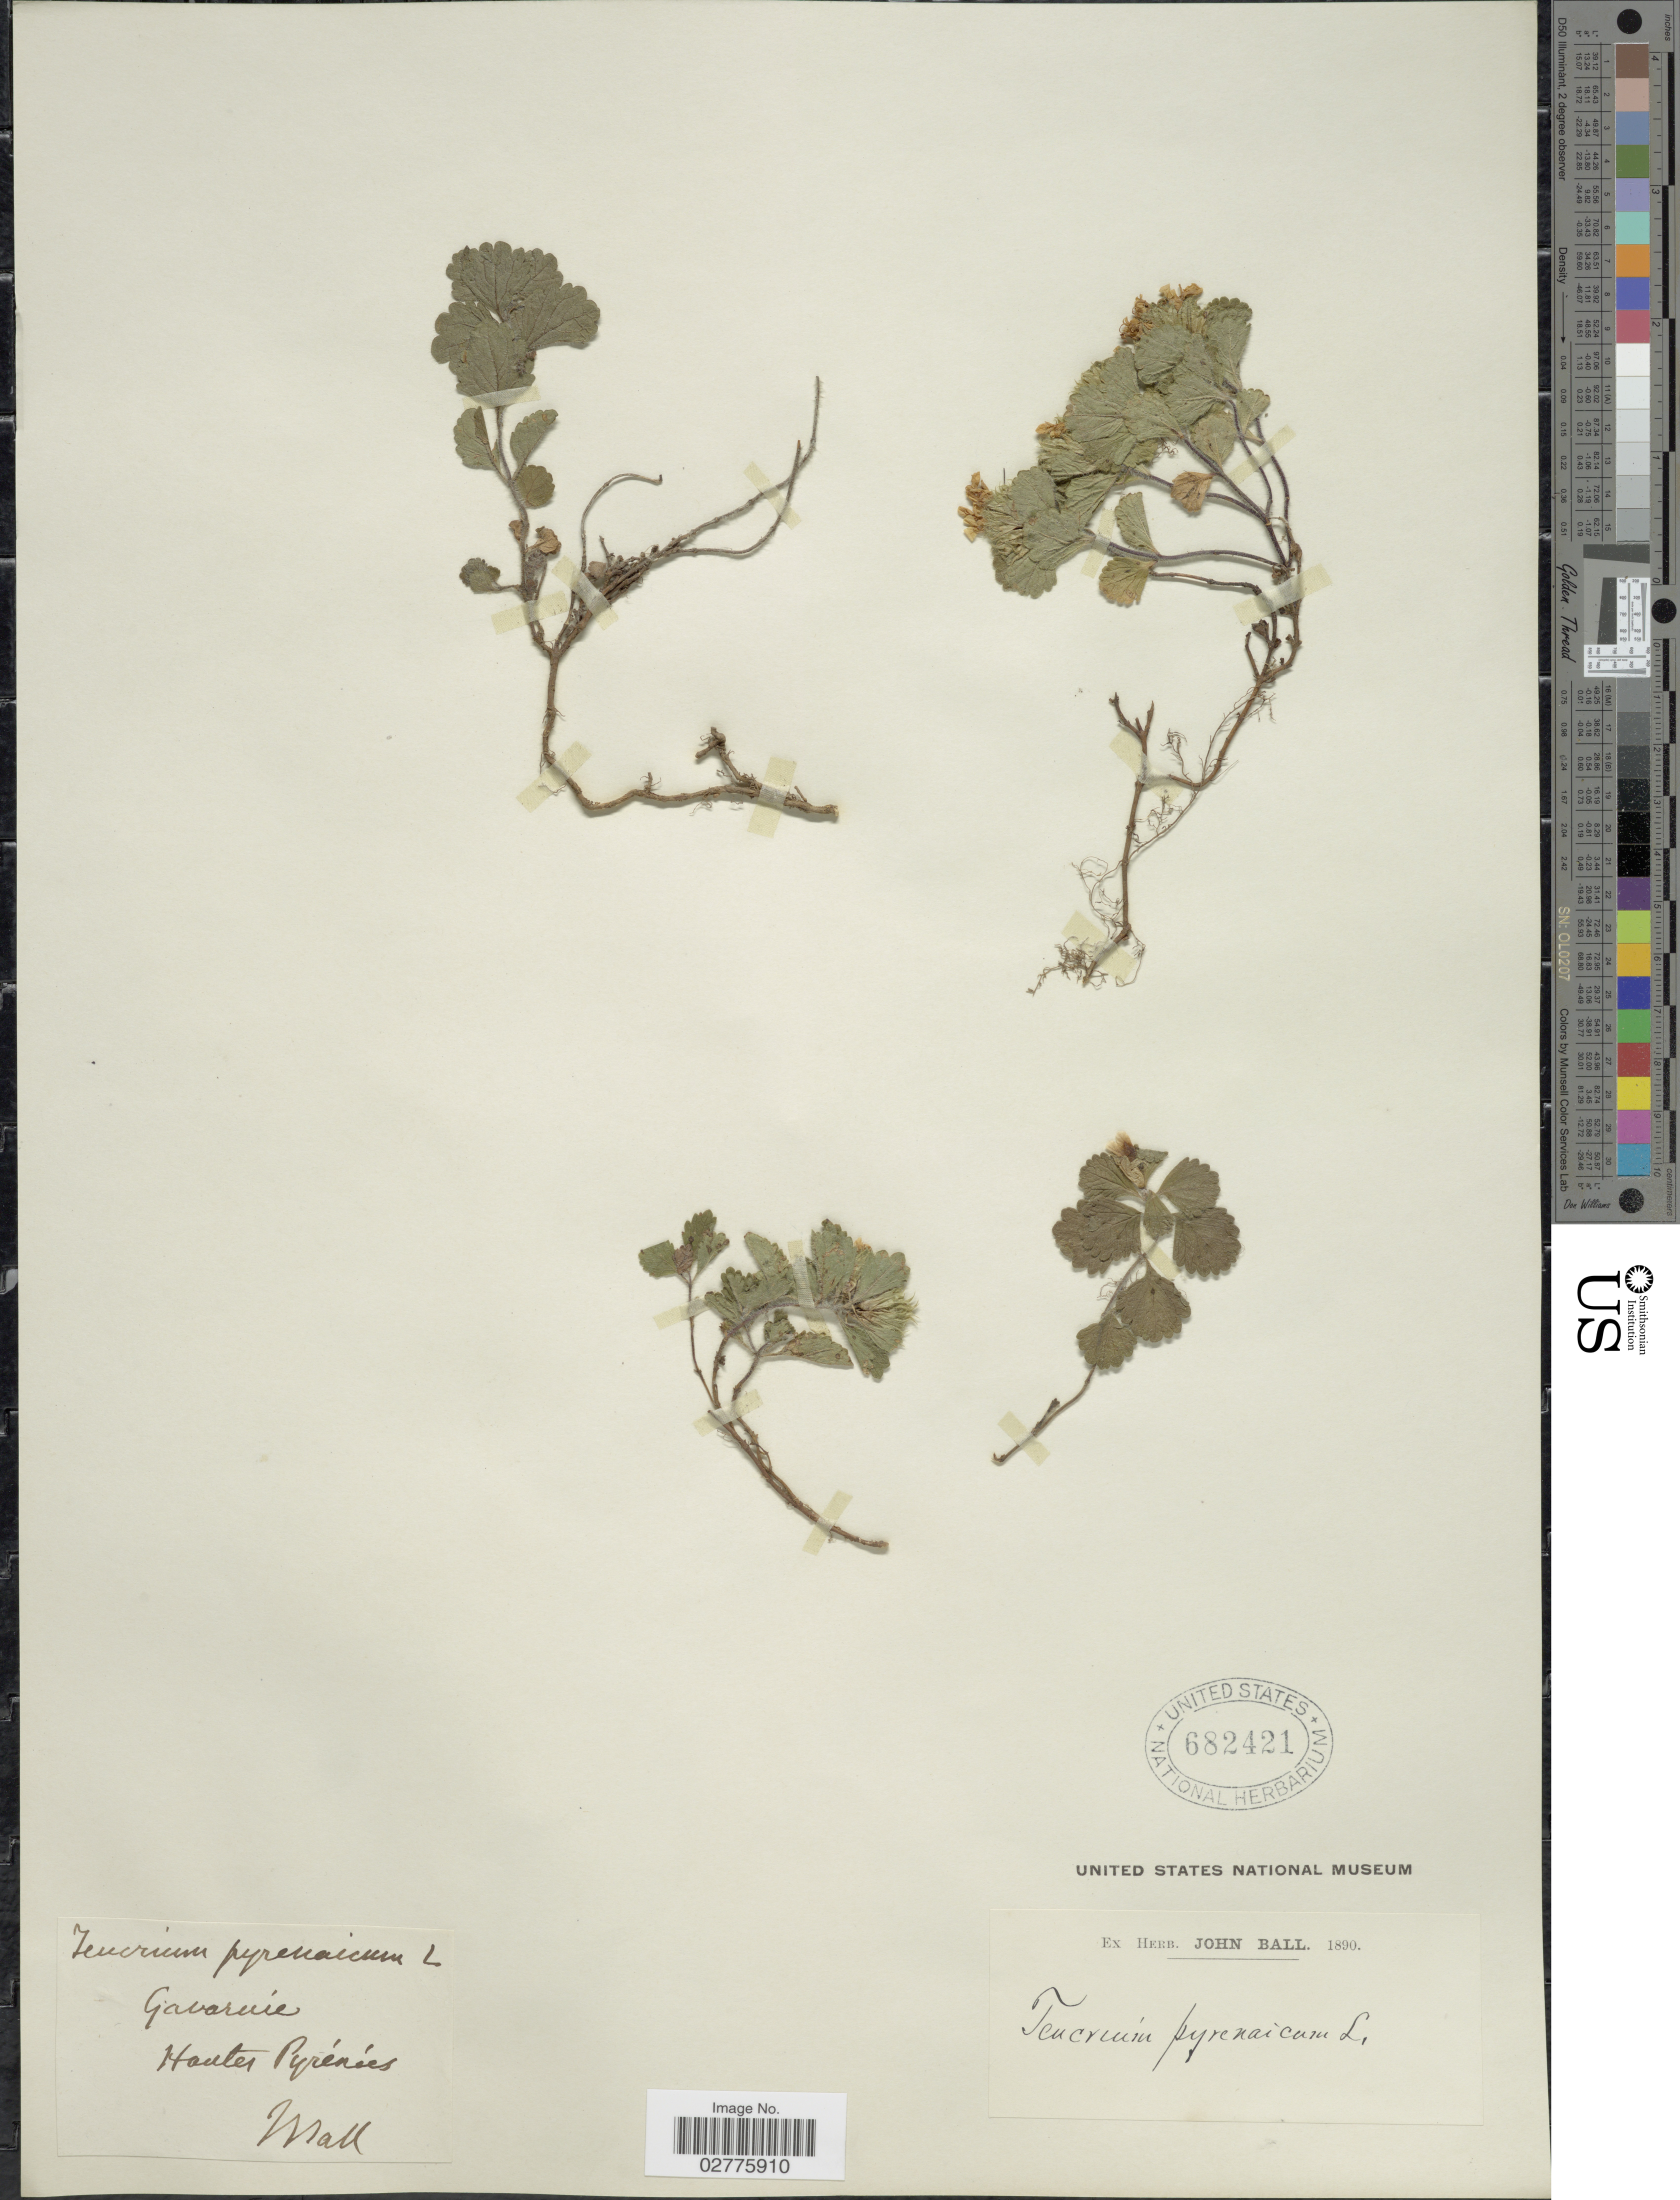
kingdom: Plantae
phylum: Tracheophyta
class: Magnoliopsida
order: Lamiales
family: Lamiaceae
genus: Teucrium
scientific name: Teucrium pyrenaicum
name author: L.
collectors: J. Ball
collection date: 1890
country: France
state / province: Occitanie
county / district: Hautes-Pyrénées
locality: Gavarnie. Hautes Pyrénées.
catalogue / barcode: US 682421